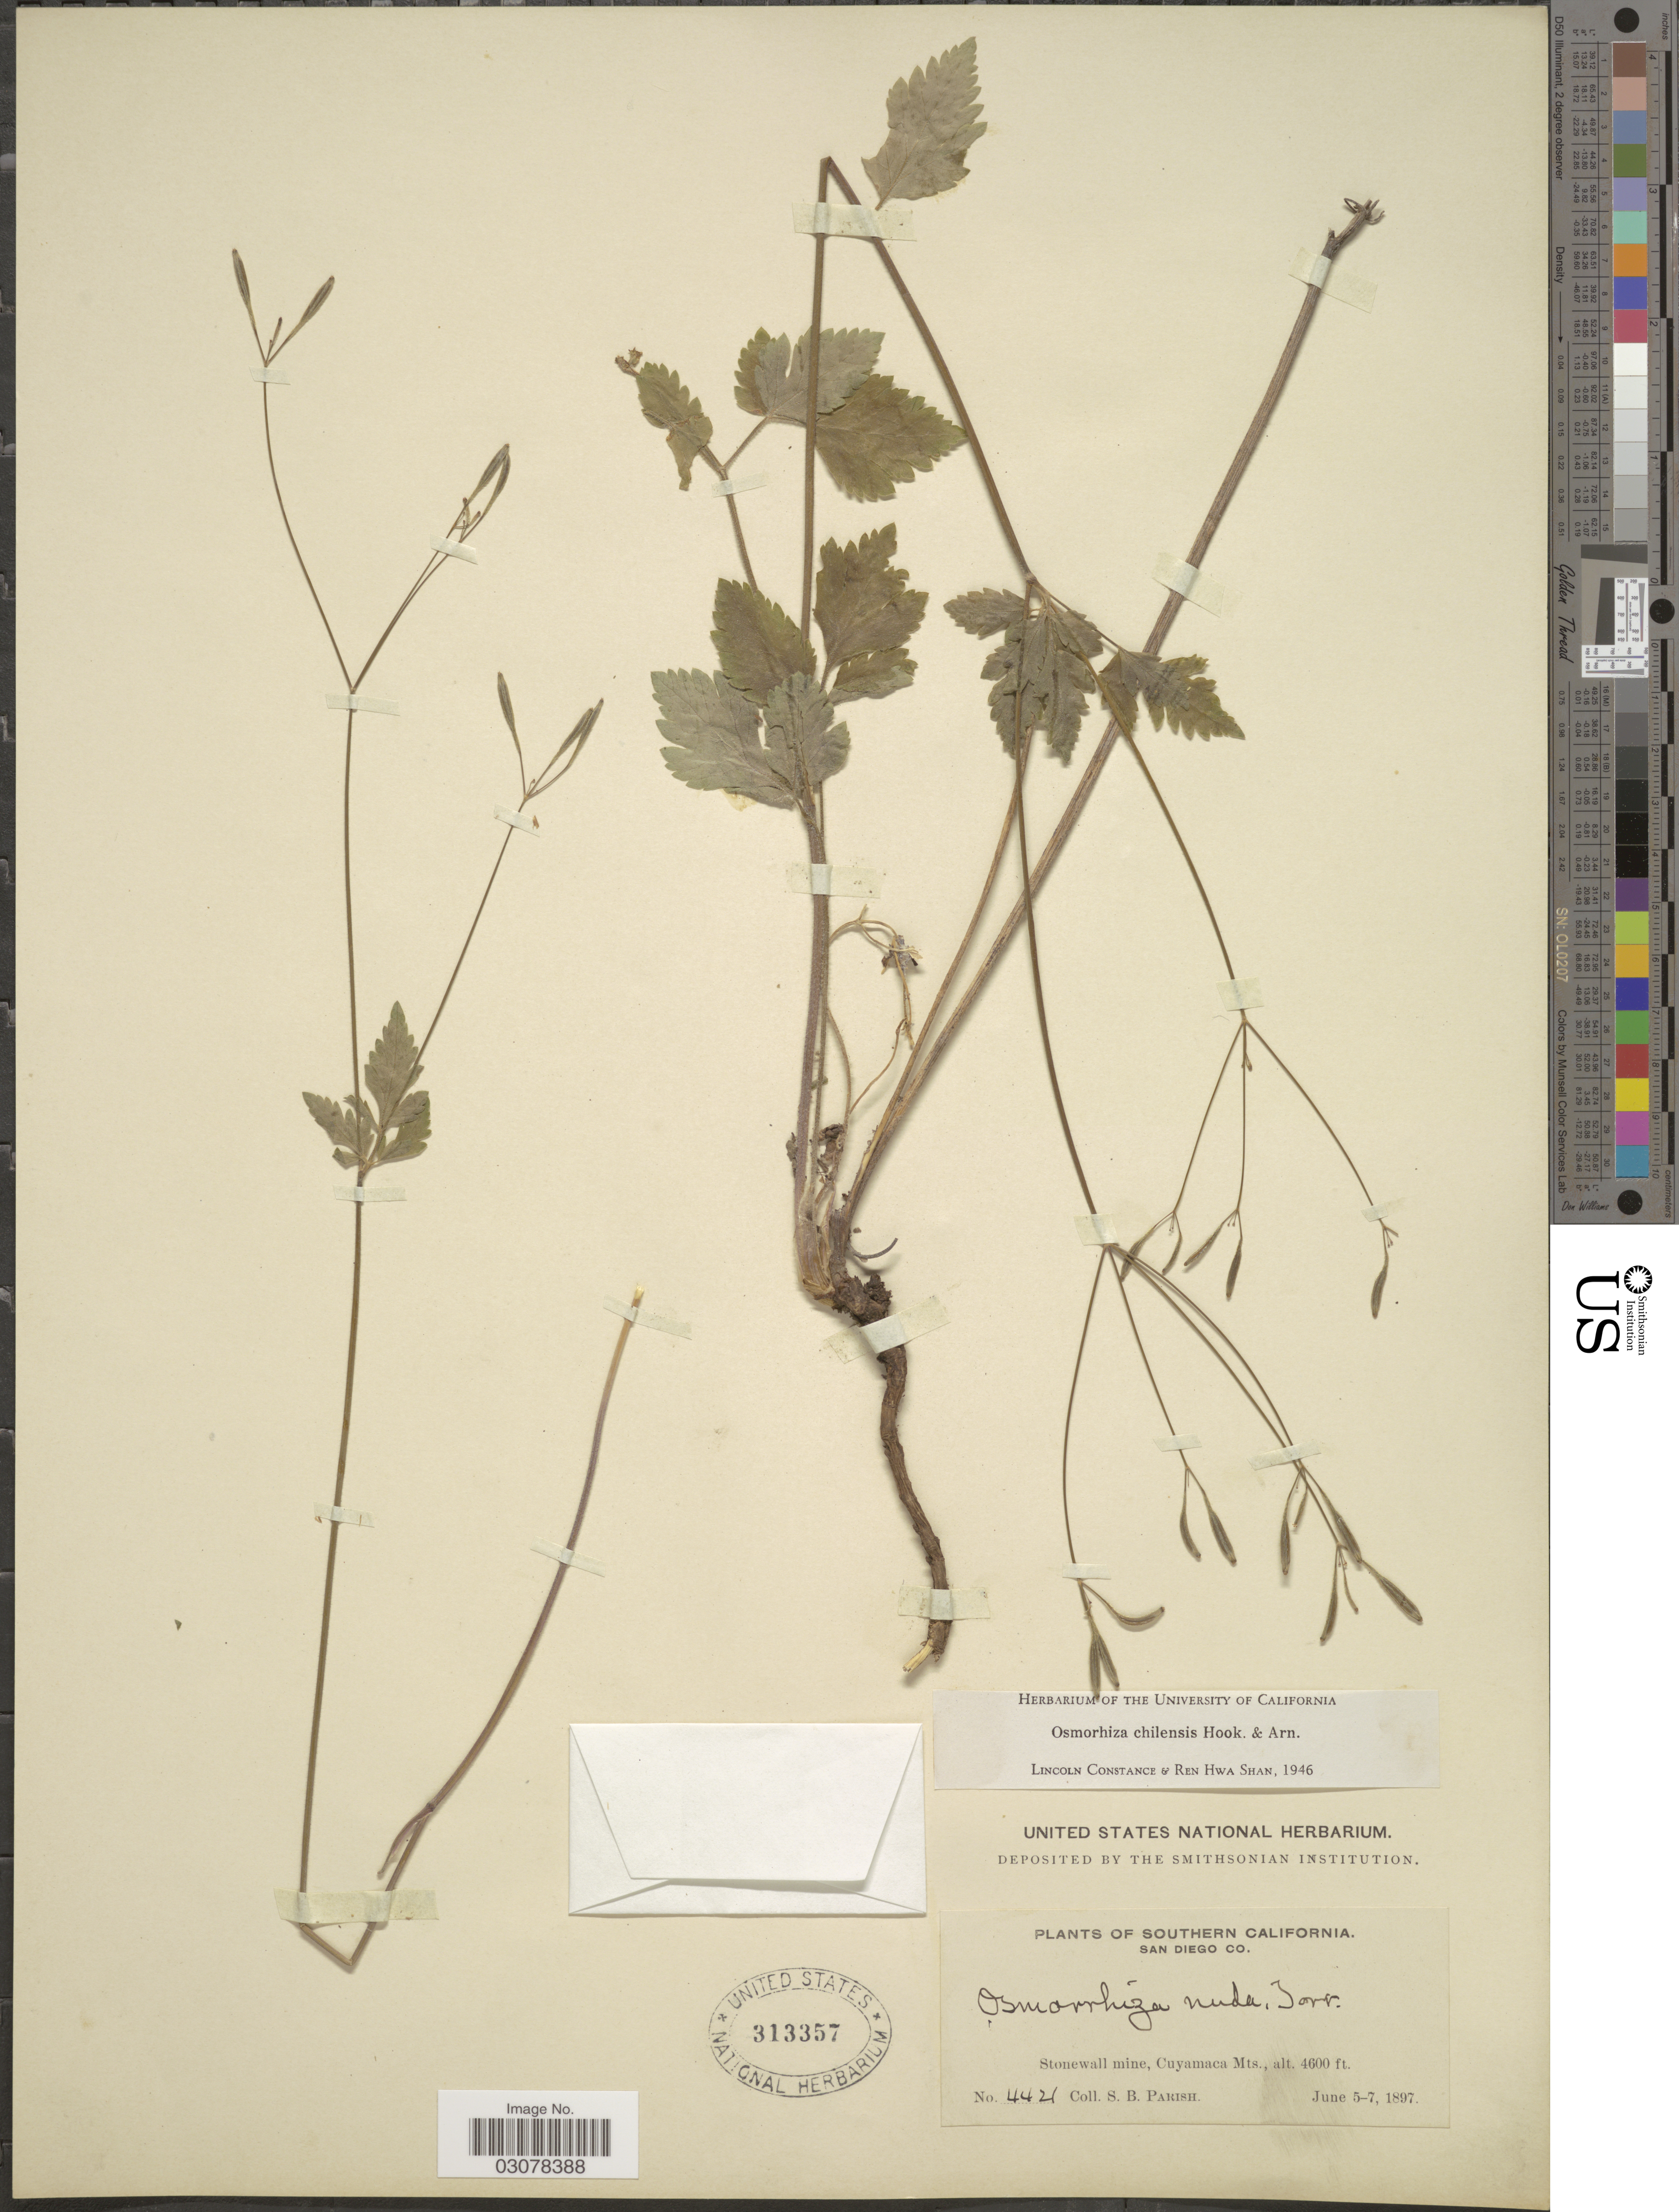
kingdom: Plantae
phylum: Tracheophyta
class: Magnoliopsida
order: Apiales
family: Apiaceae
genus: Osmorhiza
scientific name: Osmorhiza chilensis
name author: Hook. & Arn.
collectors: S. B. Parish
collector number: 4421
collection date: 1897-06-05/1897-06-07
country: United States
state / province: California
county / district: San Diego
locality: Southern California. San Diego Co. Stonewall mine, Cuyamaca Mts.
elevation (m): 1402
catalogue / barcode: US 313357